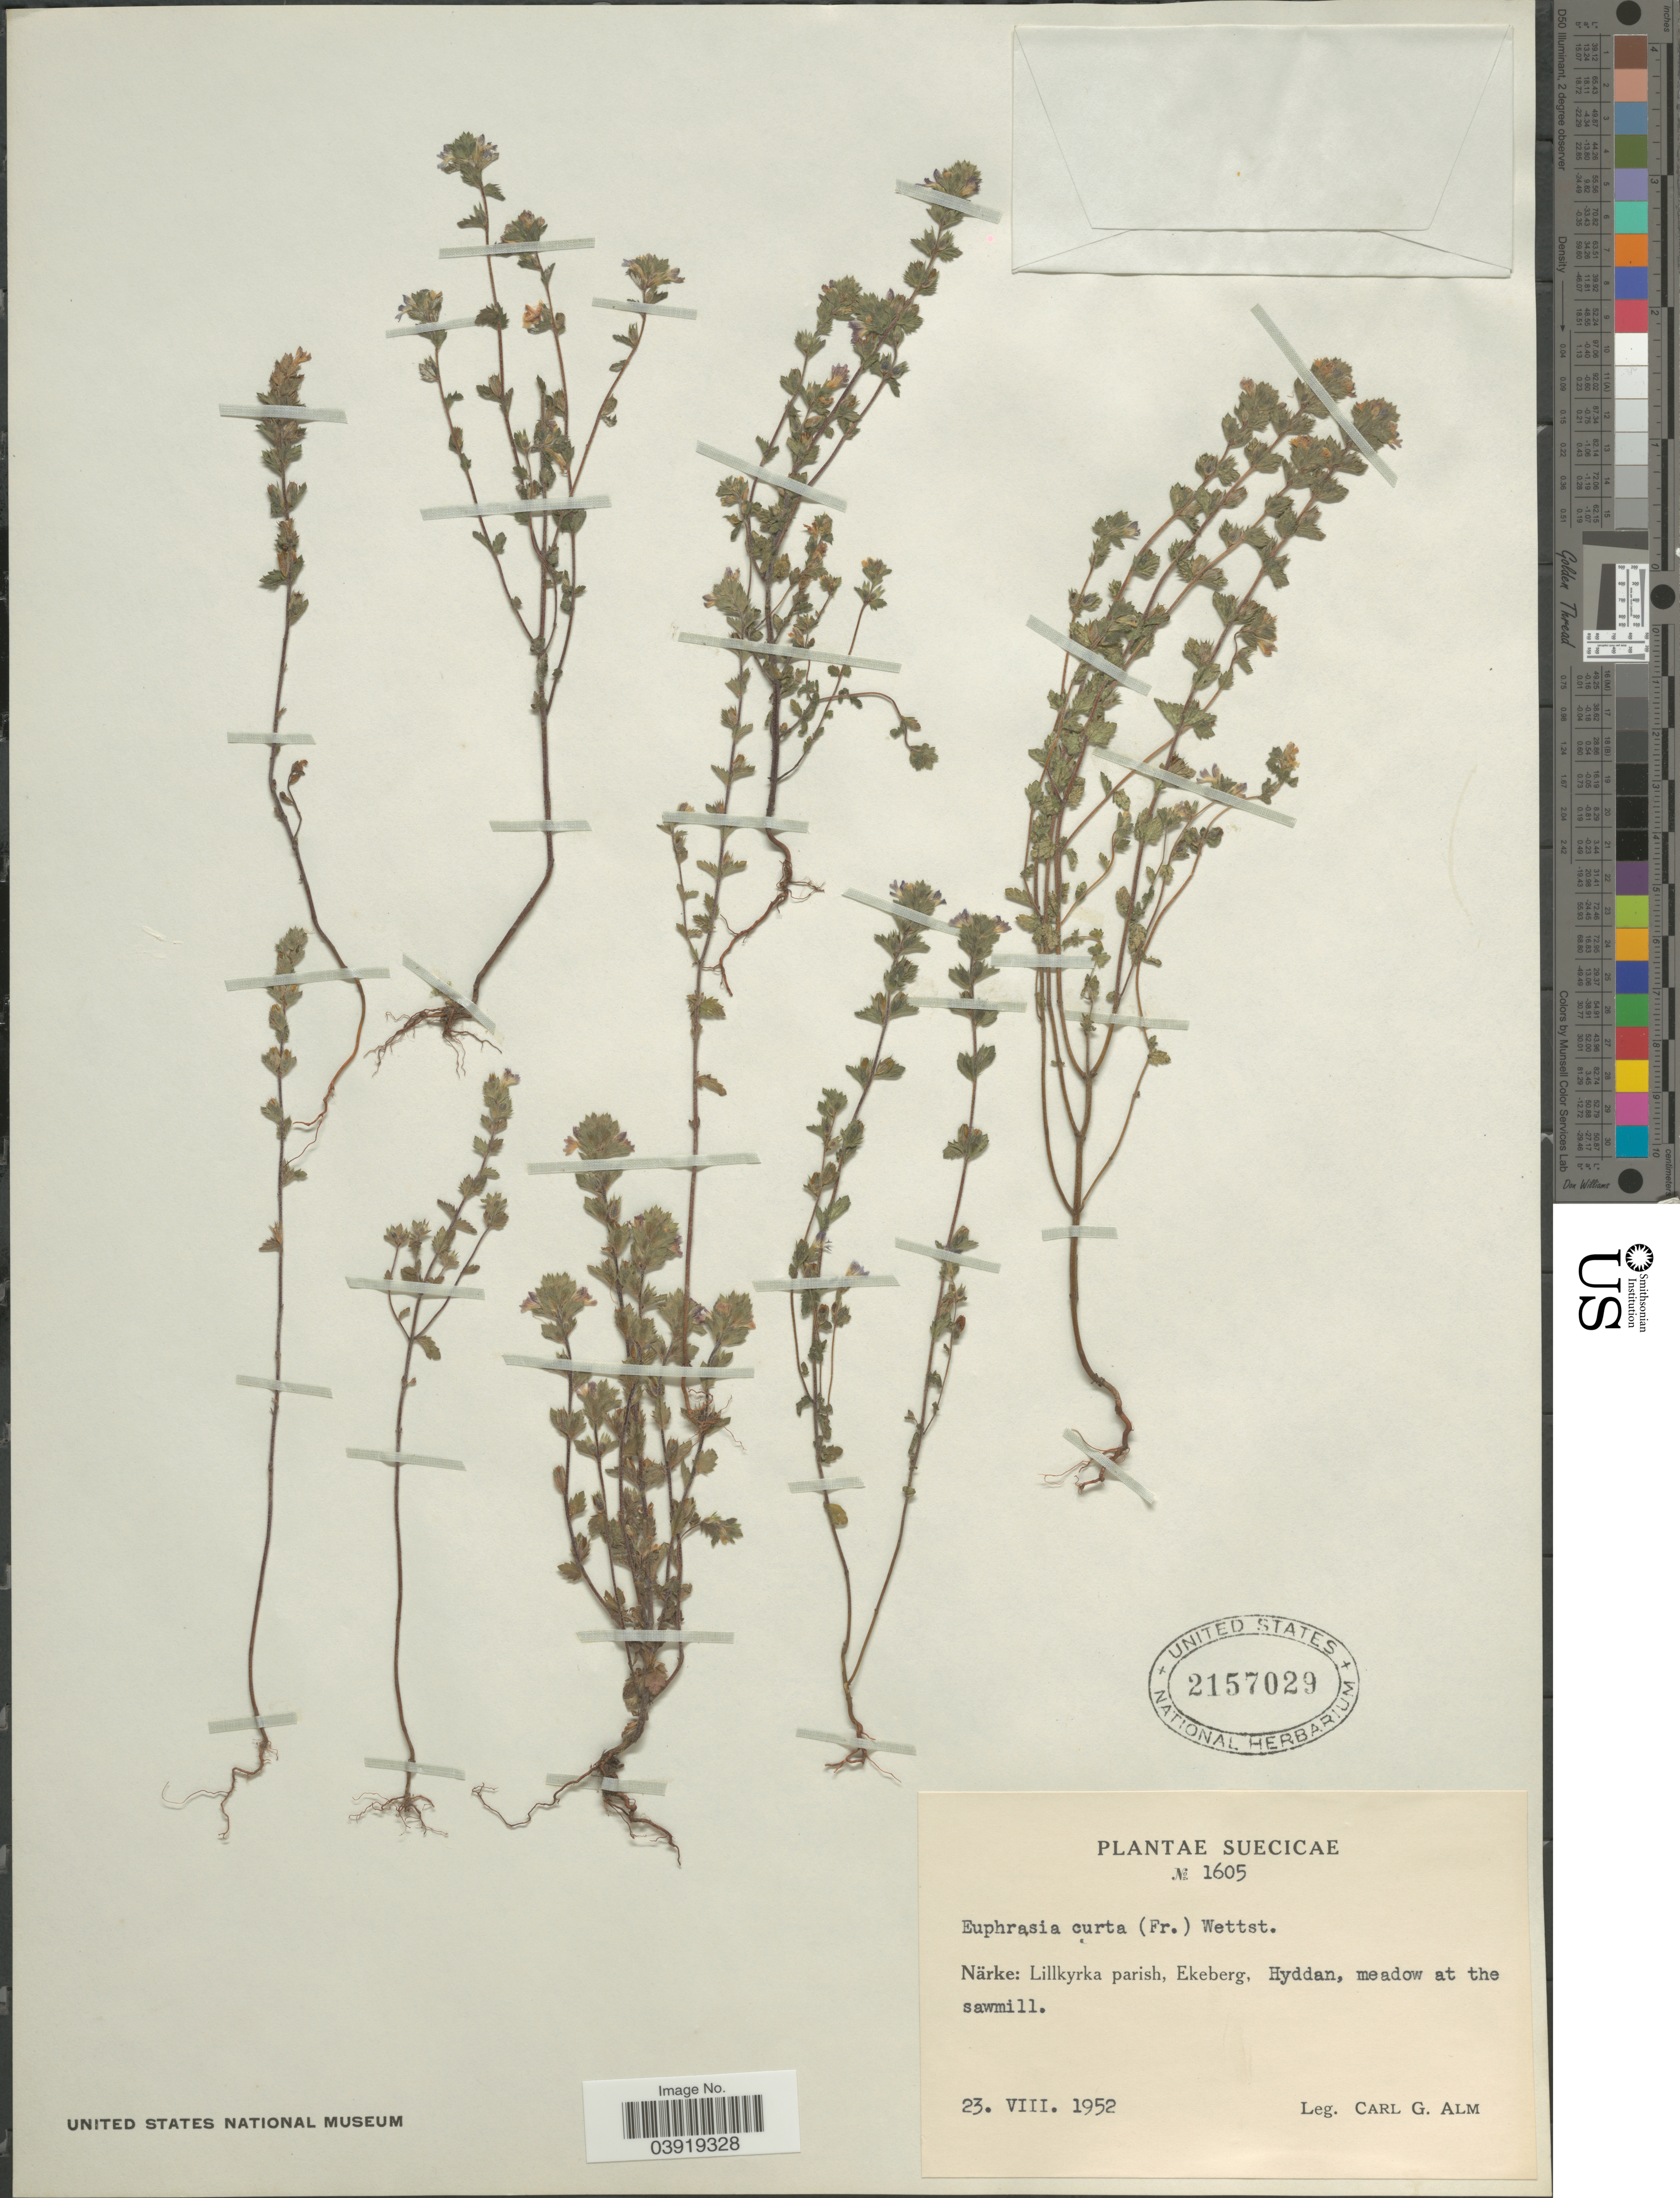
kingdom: Plantae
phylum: Tracheophyta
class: Magnoliopsida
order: Lamiales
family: Orobanchaceae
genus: Euphrasia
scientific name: Euphrasia curta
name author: (Fr.) Wettst.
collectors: C. G. Alm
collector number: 1605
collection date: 1952-08-23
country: Sweden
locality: Suecicæ. Närke: Lillkyrka parish, Elkeberg, Hyddan, meadow at the sawmill.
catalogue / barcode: US 2157029